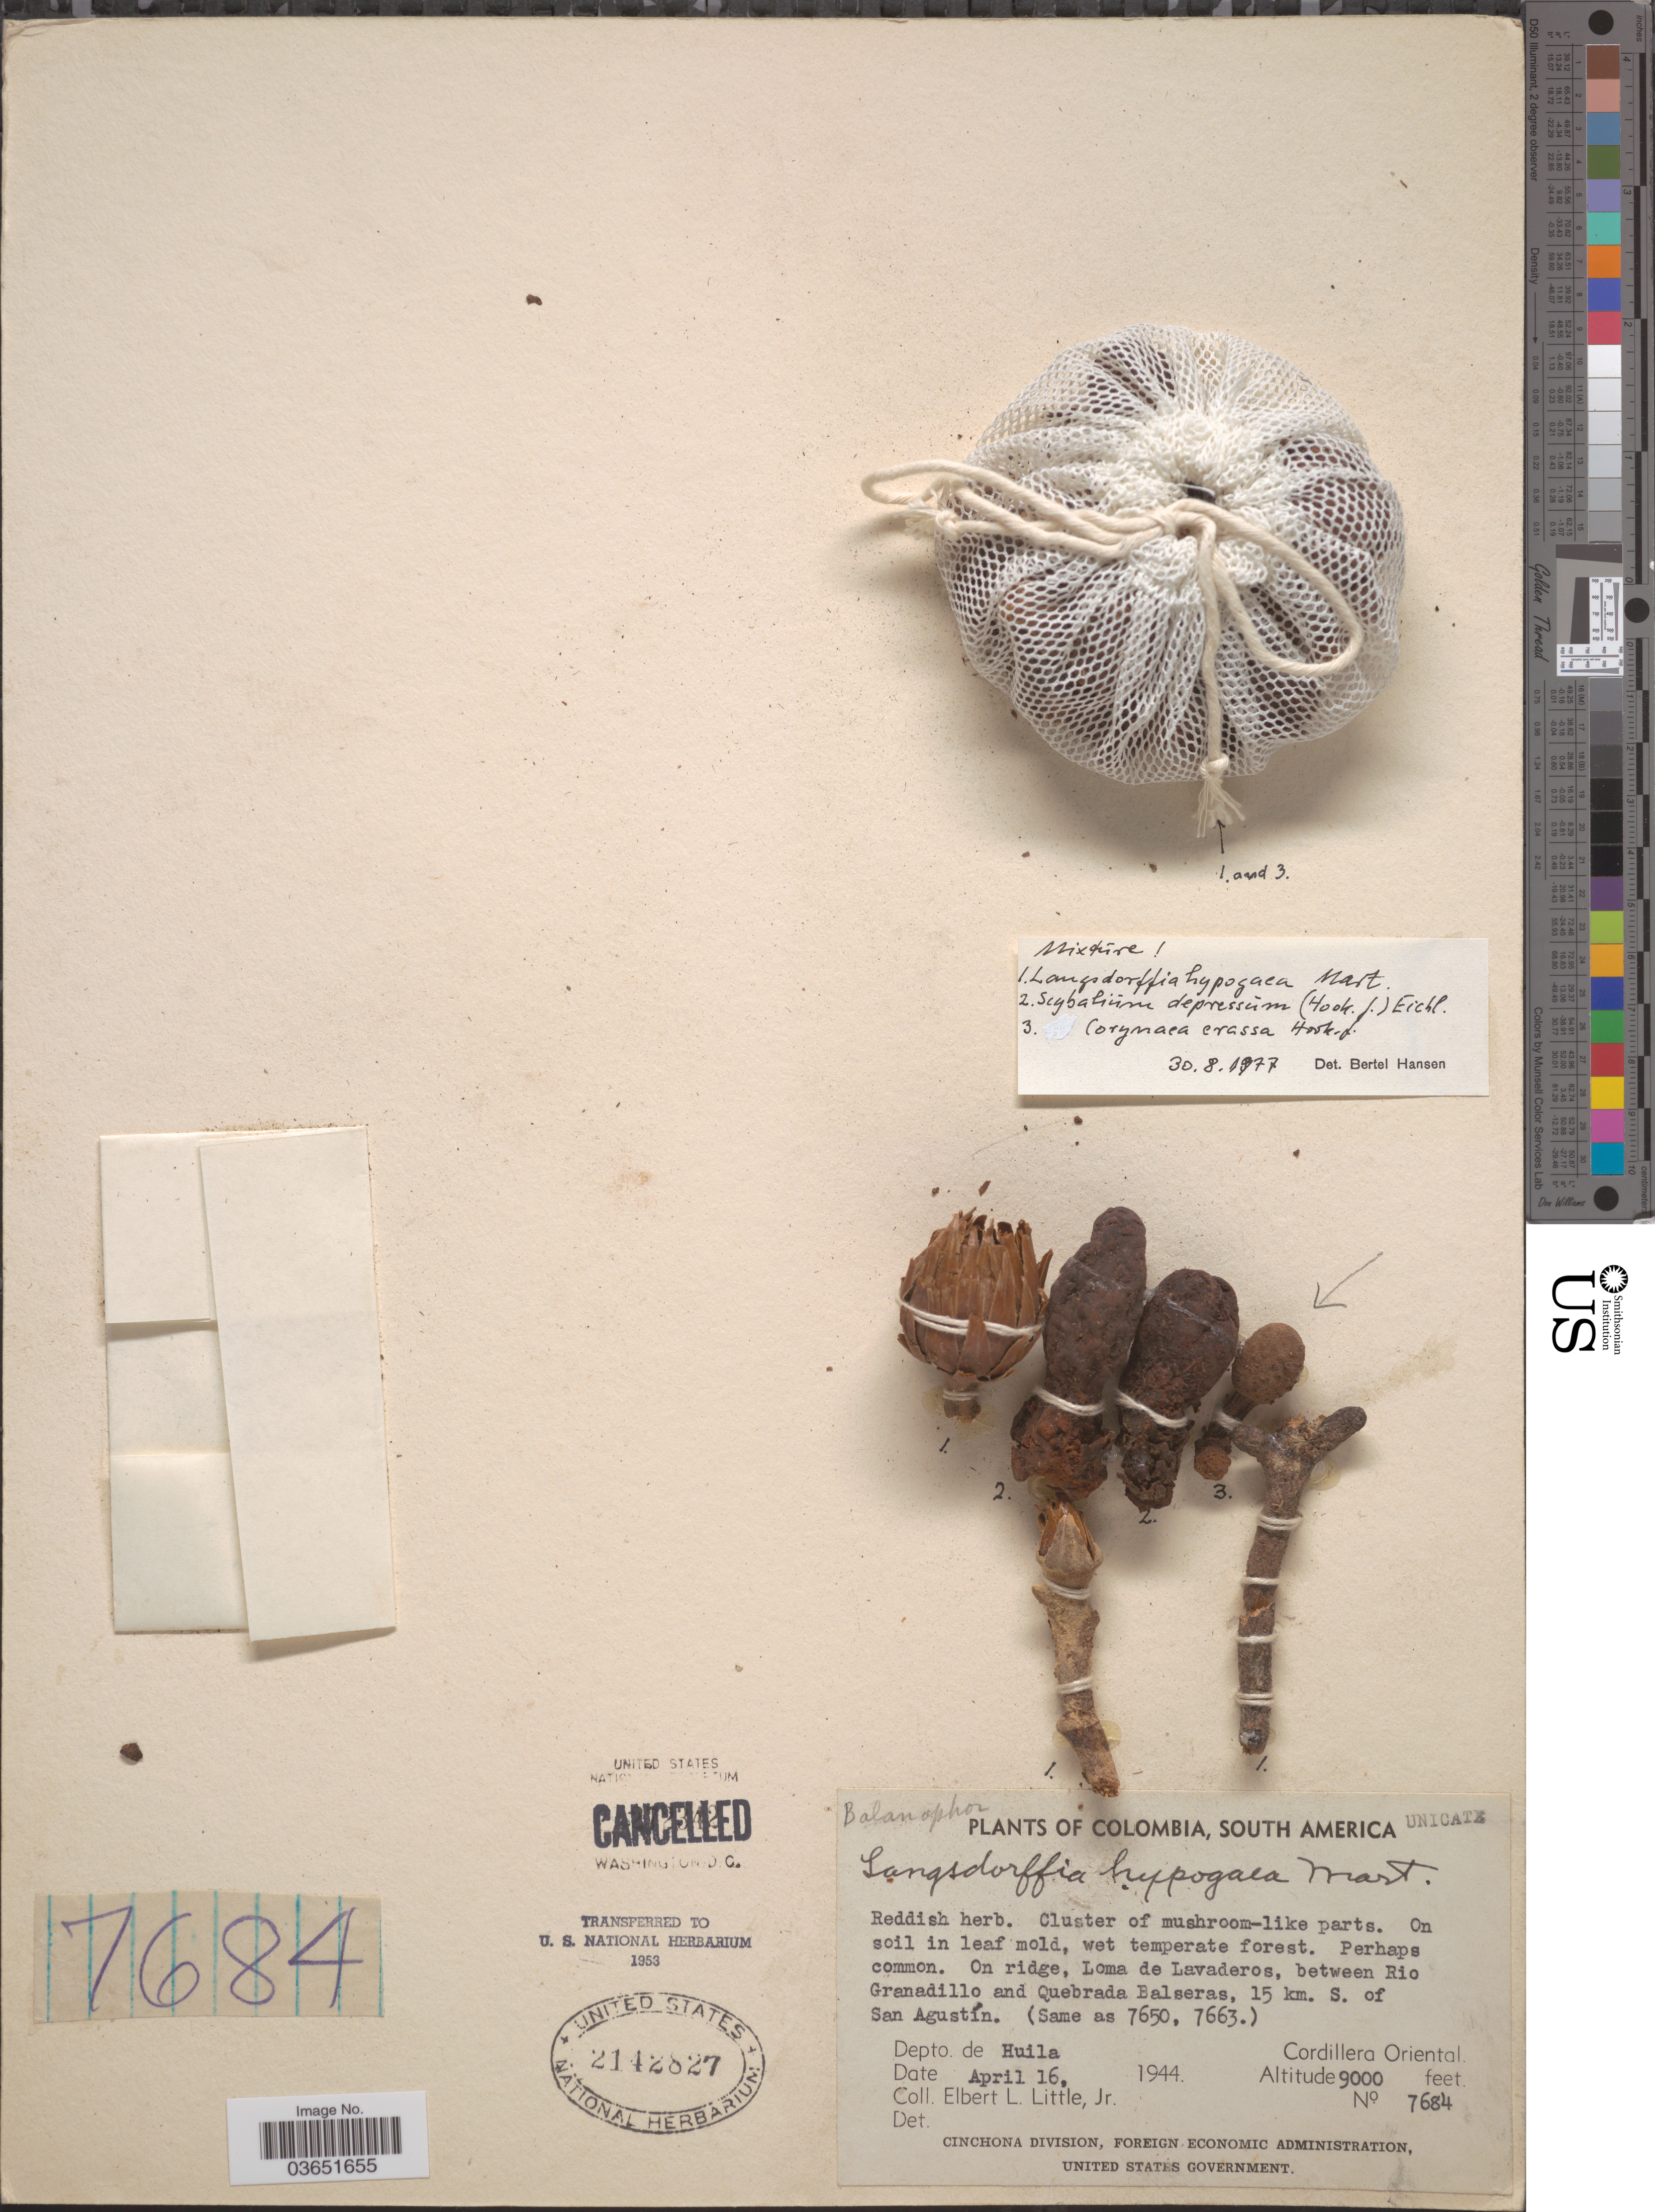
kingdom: Plantae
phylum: Tracheophyta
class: Magnoliopsida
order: Santalales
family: Balanophoraceae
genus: Langsdorffia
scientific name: Langsdorffia hypogaea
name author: Mart.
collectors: E. L. Little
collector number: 7684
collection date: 1944-04-16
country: Colombia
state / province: Huila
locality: On ridge, Loma de Lavaderos, between Rio Granadillo and Quebrada Balseras, 15 km. S. of San Agustín. Depto. de Huila. Cordillera Oriental.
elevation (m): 2743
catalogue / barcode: US 2142827